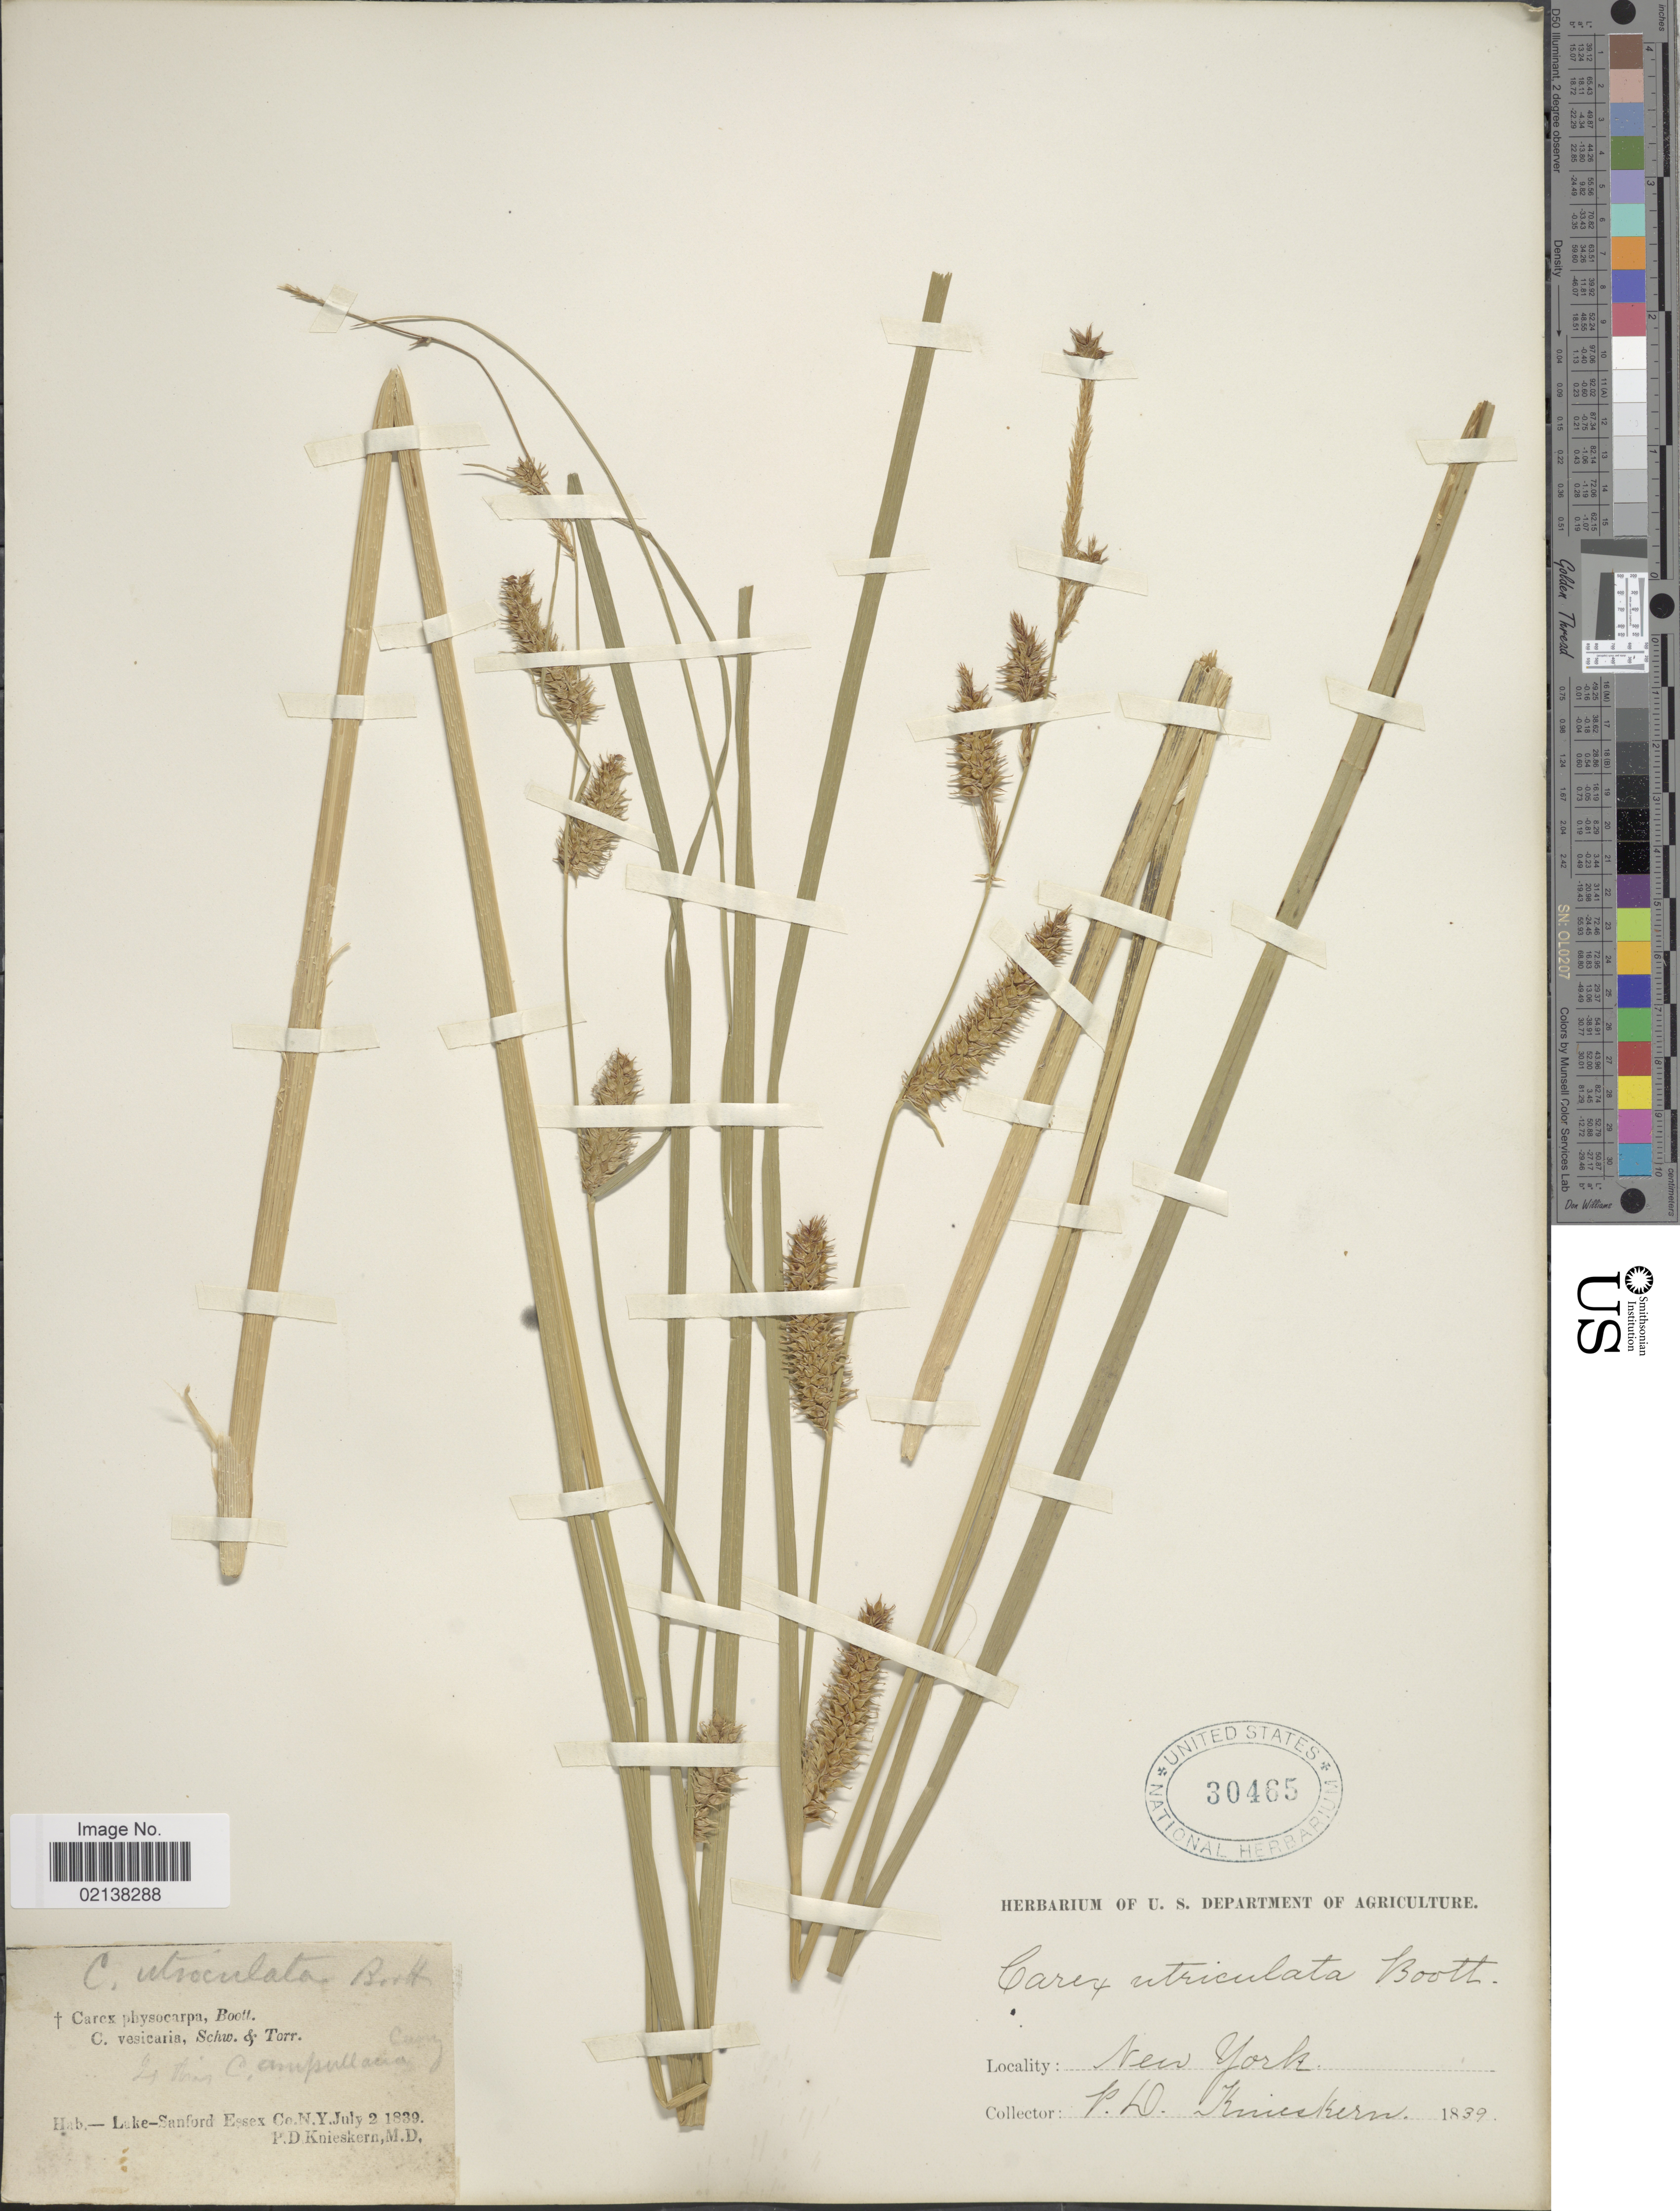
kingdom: Plantae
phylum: Tracheophyta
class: Liliopsida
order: Poales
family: Cyperaceae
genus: Carex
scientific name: Carex utriculata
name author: Boott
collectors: P. D. Knieskern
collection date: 1839-07-02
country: United States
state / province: New York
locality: Lake-Sanford Essex Co.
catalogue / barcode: US 30465